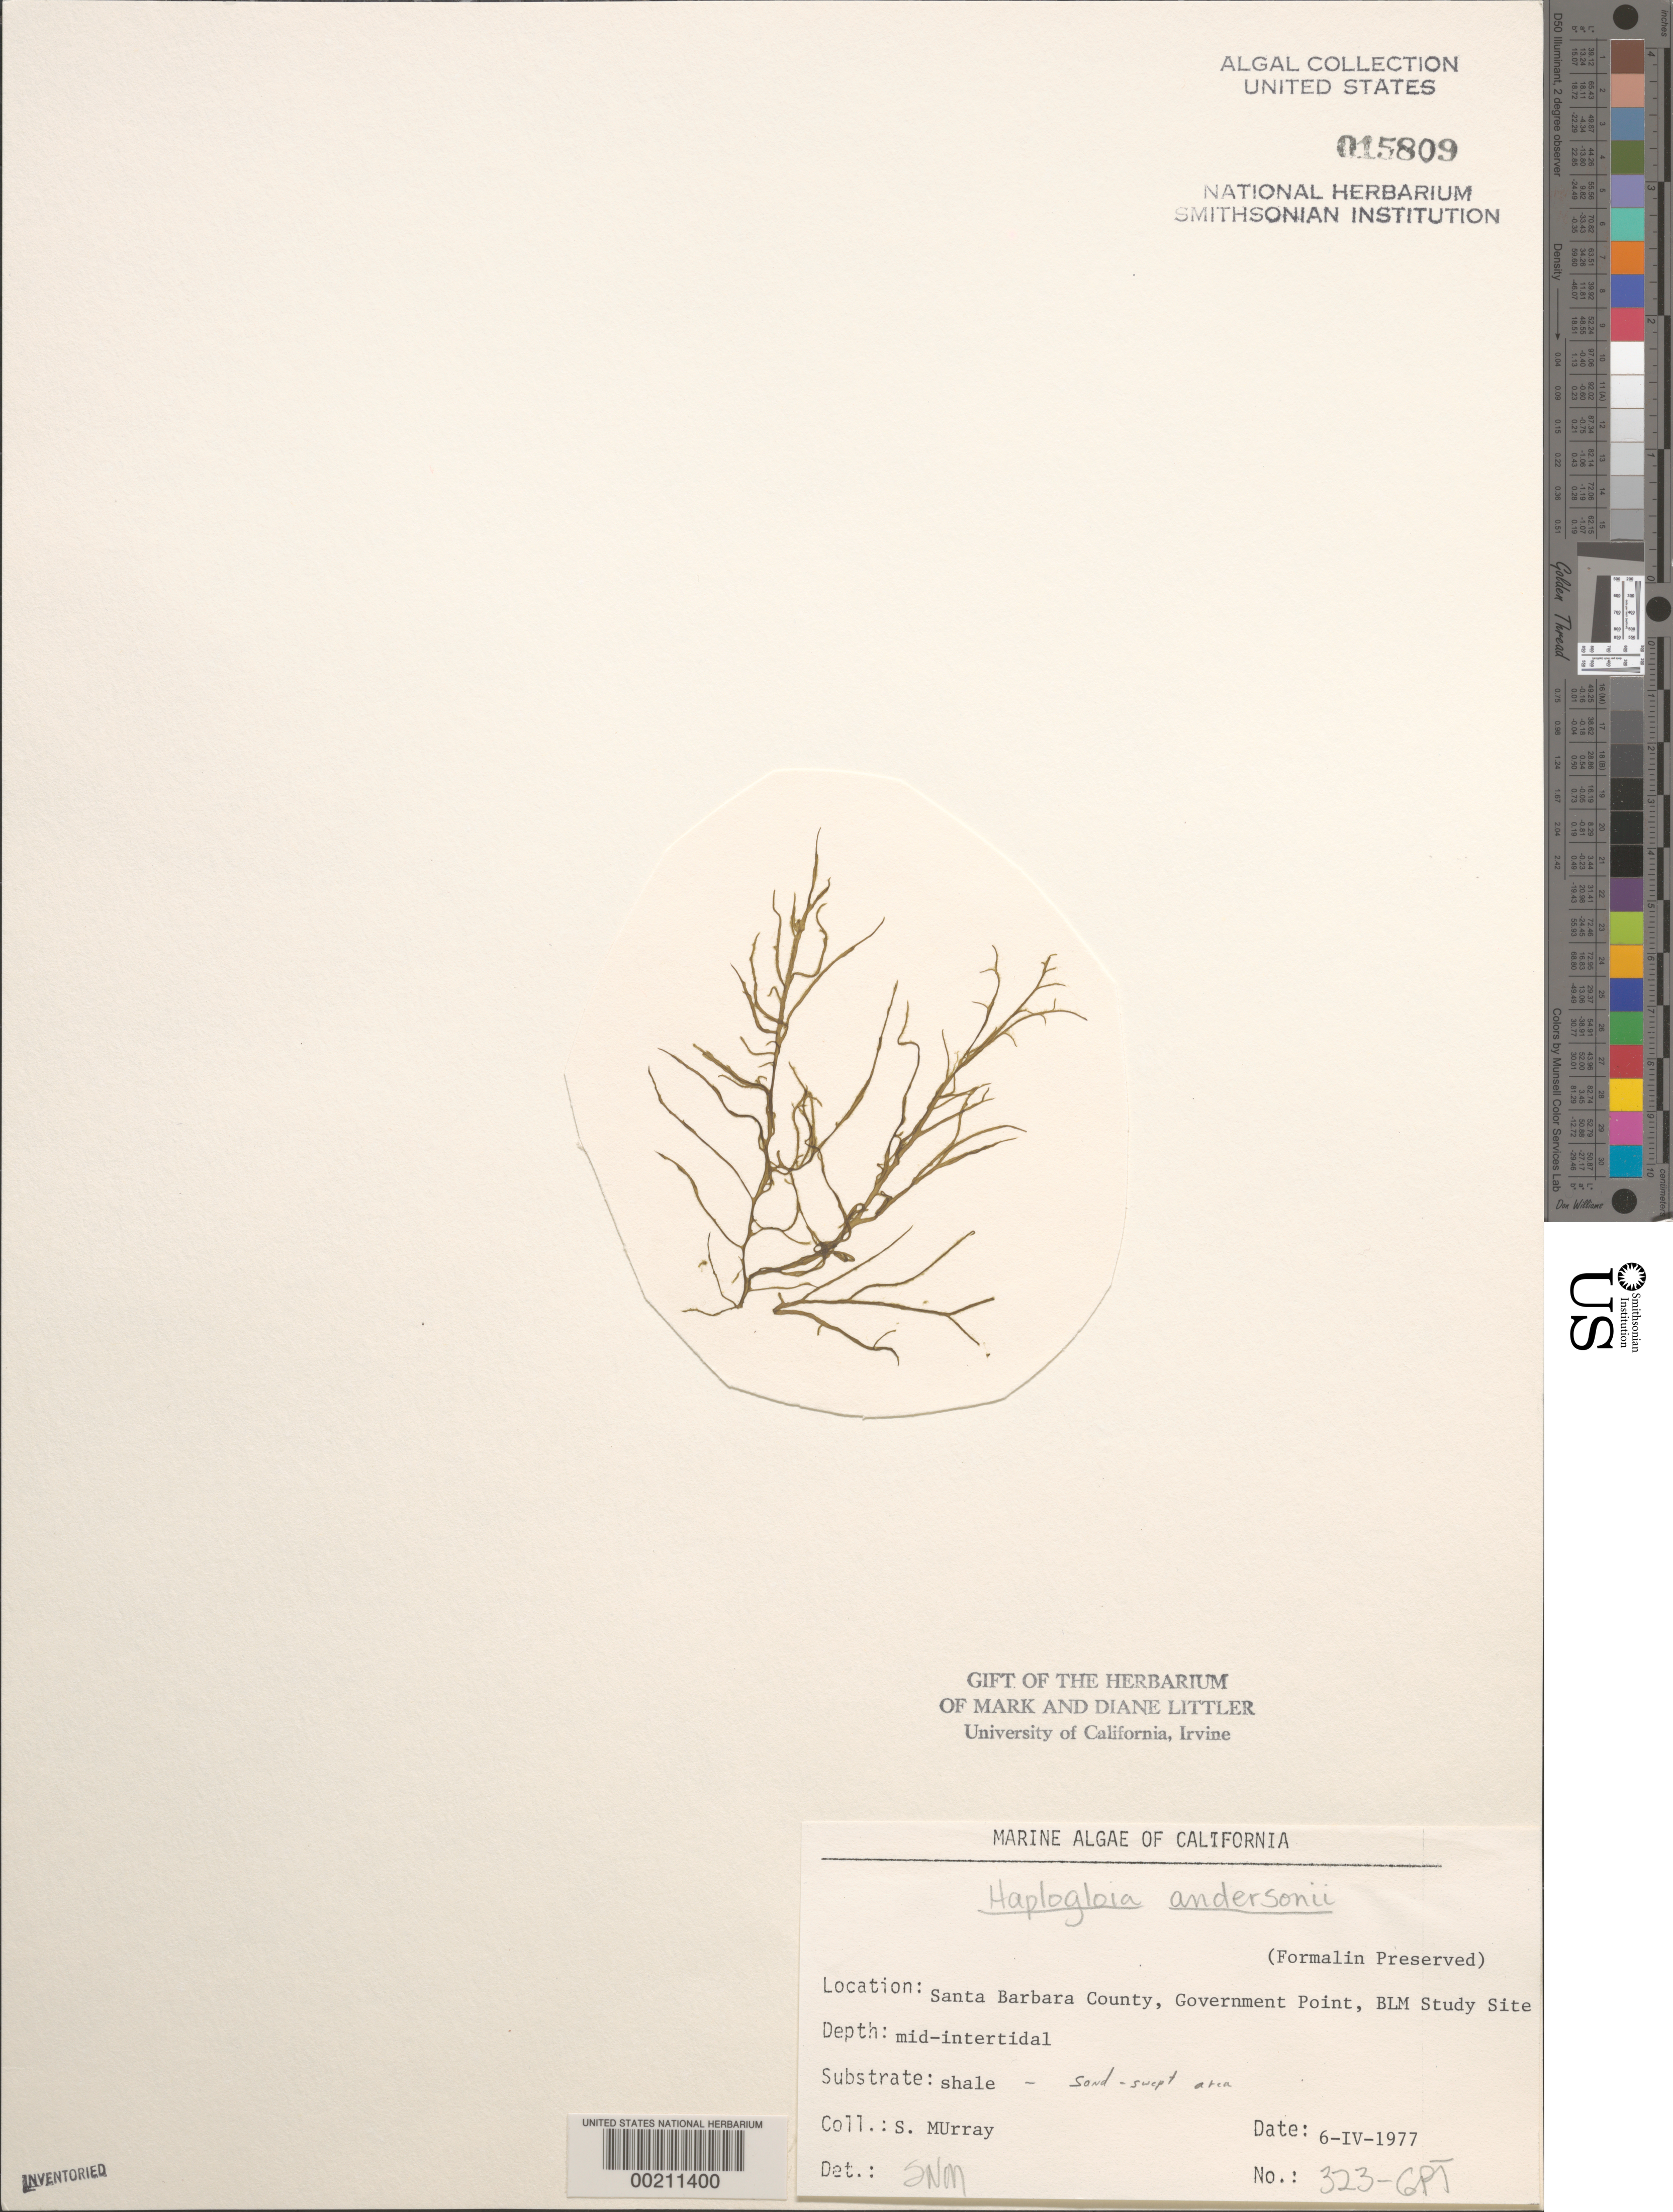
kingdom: Chromista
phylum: Ochrophyta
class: Phaeophyceae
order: Ectocarpales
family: Chordariaceae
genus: Haplogloia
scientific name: Haplogloia andersonii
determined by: Murray, S. N.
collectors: S. N. Murray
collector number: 323-gpt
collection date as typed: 06 Apr 1977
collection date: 1977-04-06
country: United States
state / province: California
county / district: Santa Barbara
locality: Government Point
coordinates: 34 26'31"N, 120 24'06"W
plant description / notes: BLM-SOCALBIGHT Rocky Intertidal Survey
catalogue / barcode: US 15809